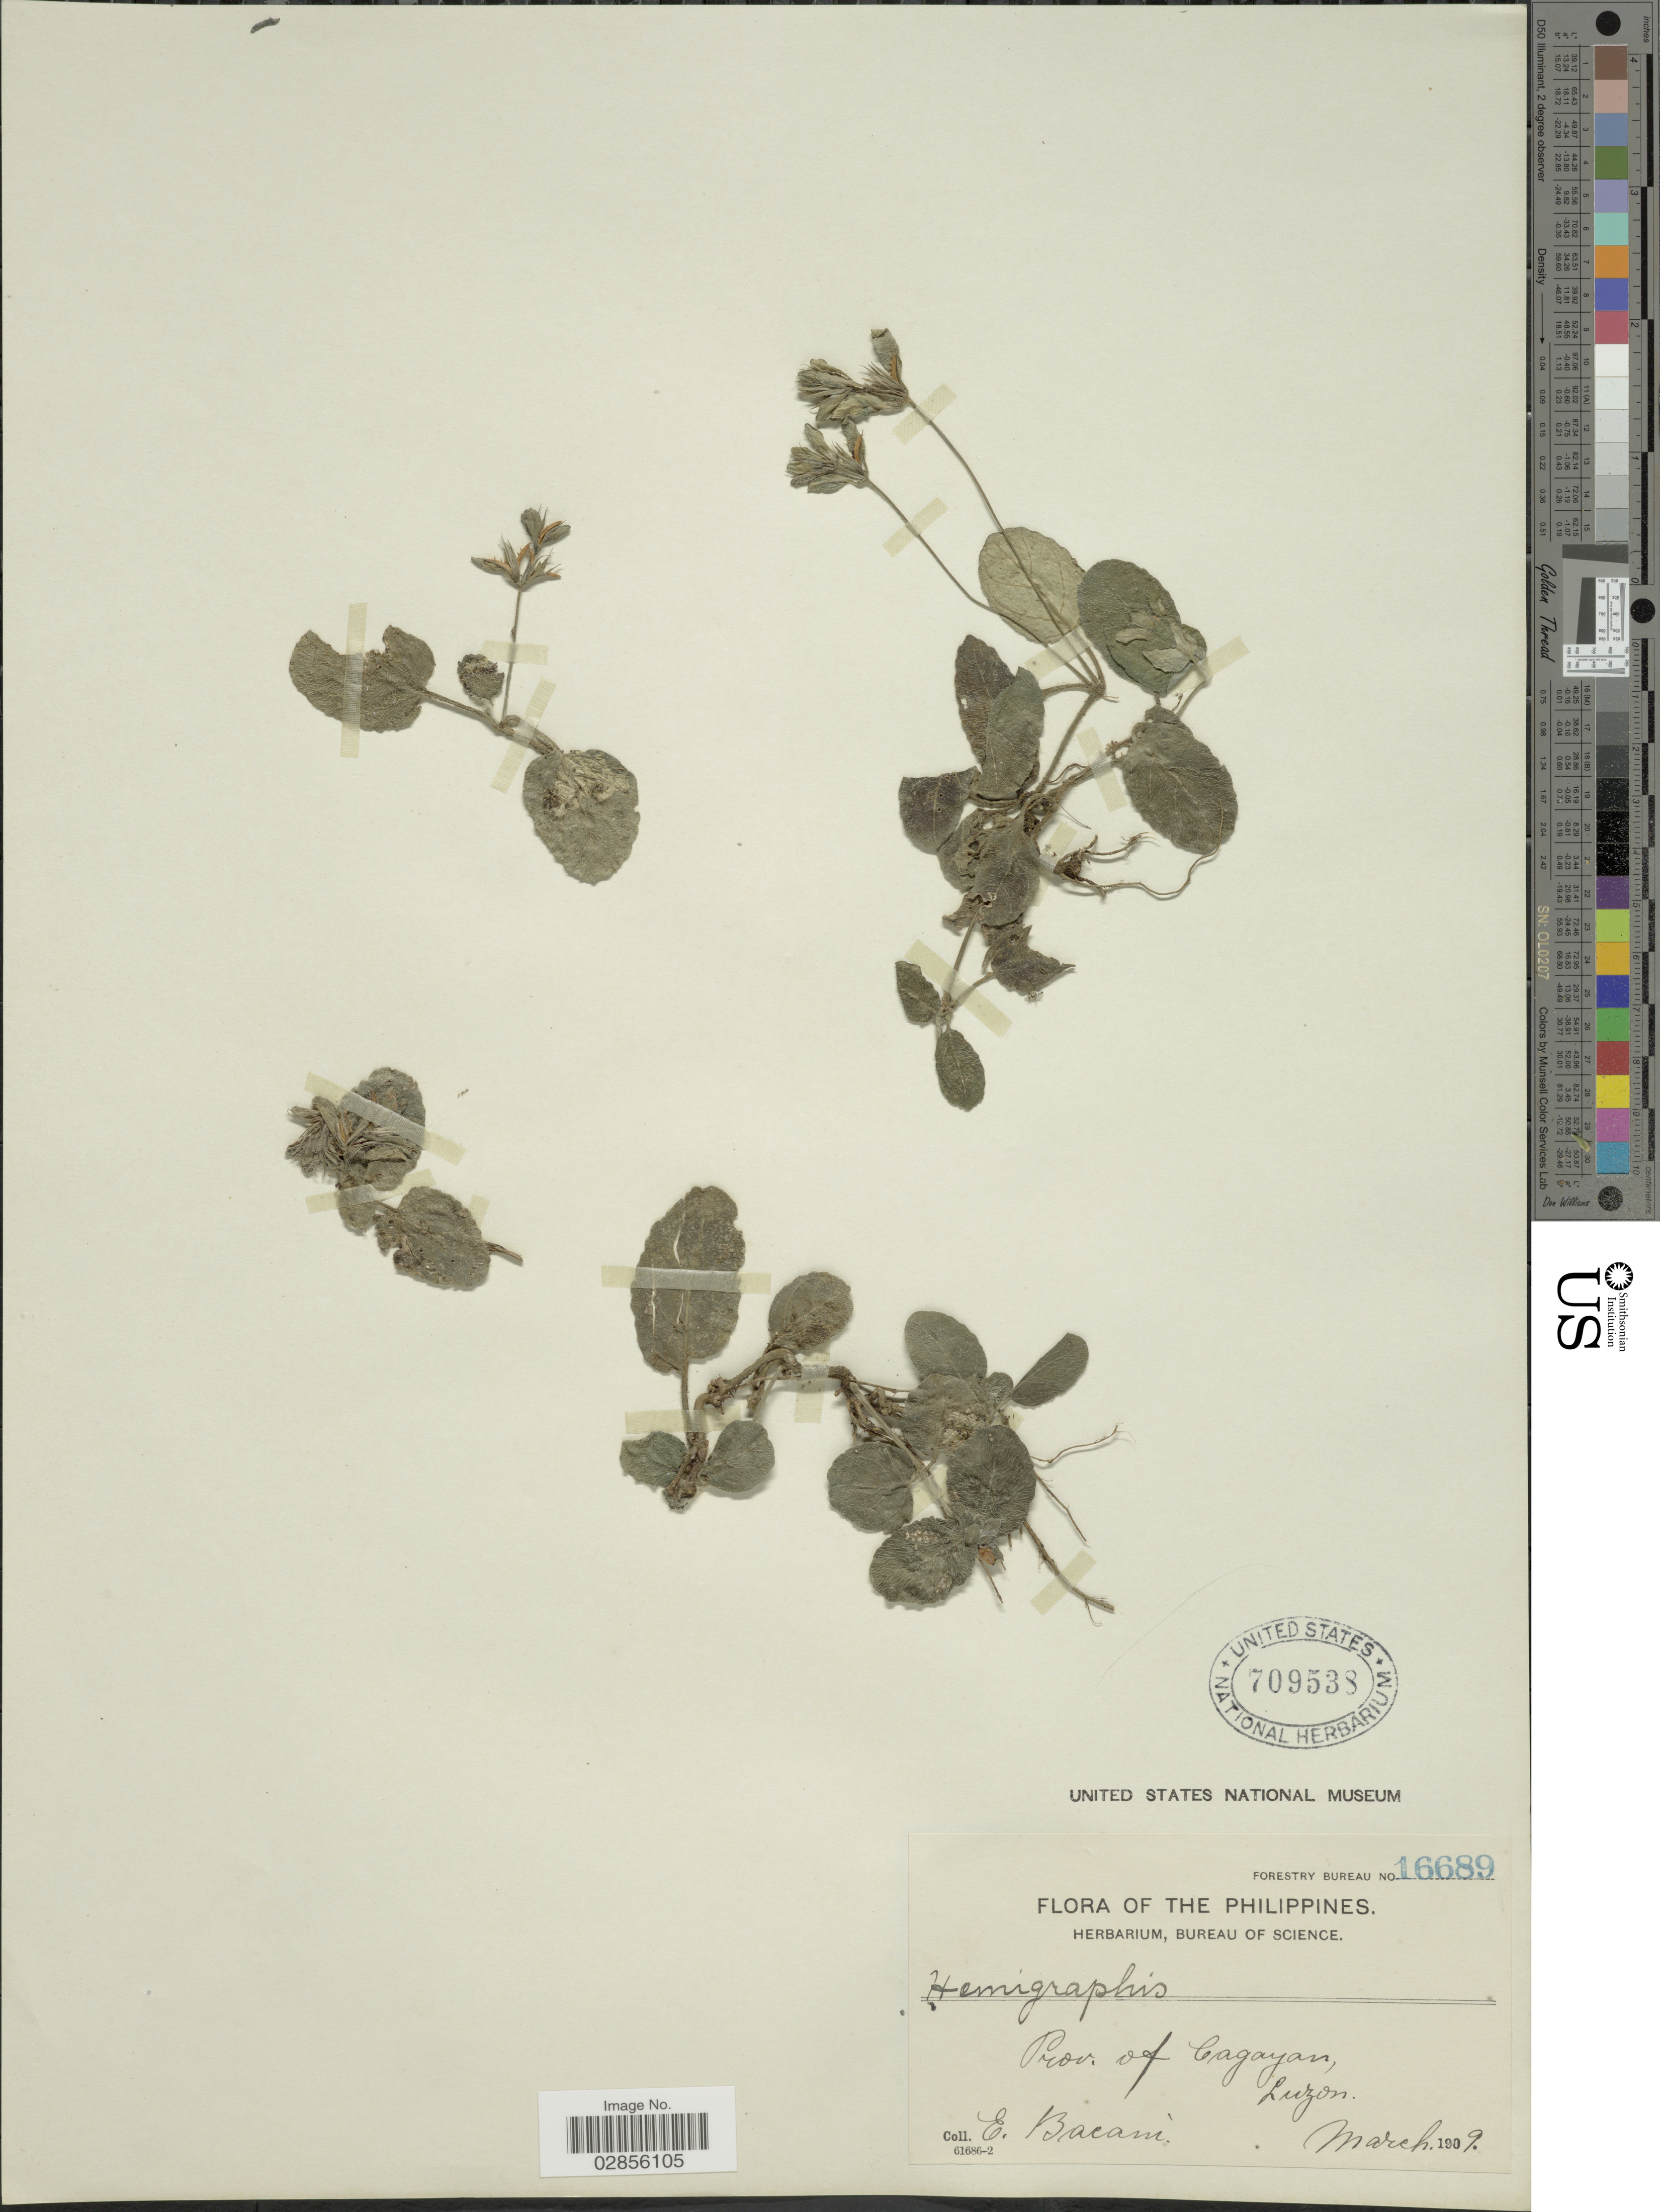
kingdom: Plantae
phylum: Tracheophyta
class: Magnoliopsida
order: Lamiales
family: Acanthaceae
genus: Hemigraphis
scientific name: Hemigraphis reptans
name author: (G. Forst.) T. Anderson ex Hemsl.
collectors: E. Bacani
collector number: Forestry Bureau 16689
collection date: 1909-03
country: Philippines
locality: Prov. of Cagayan, Luzon.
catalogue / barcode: US 709538